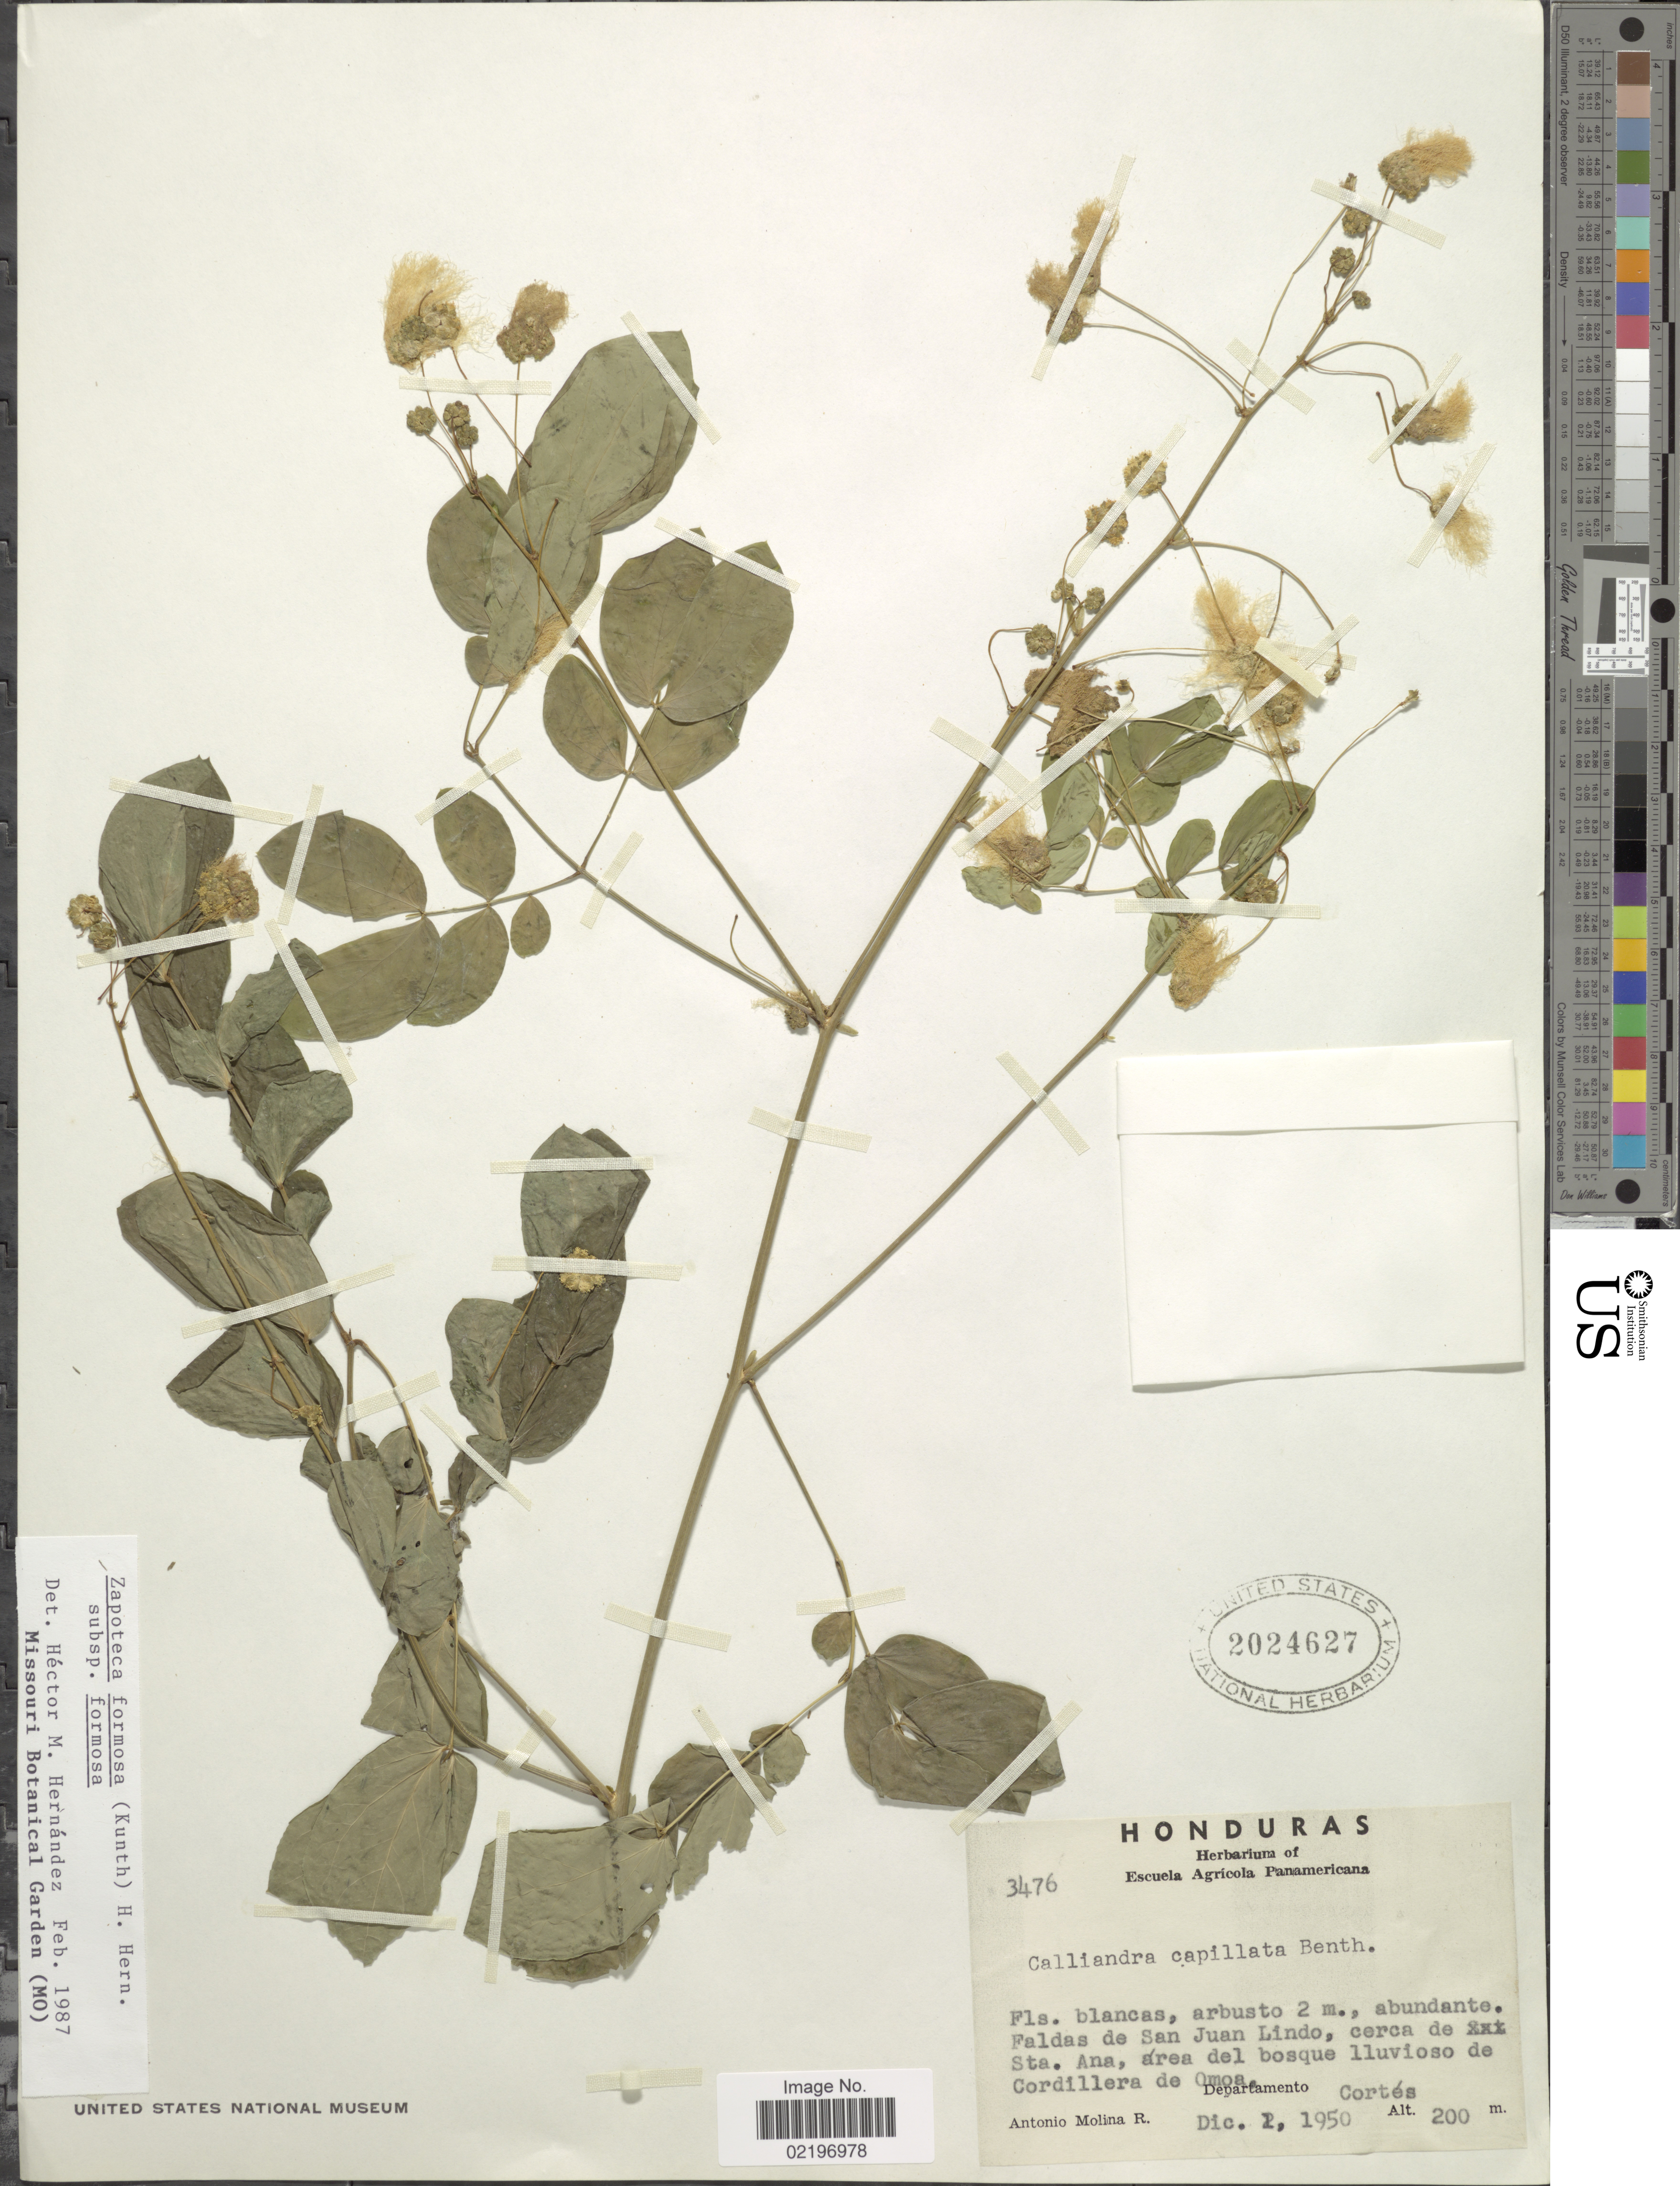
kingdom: Plantae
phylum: Tracheophyta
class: Magnoliopsida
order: Fabales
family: Fabaceae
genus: Zapoteca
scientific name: Zapoteca formosa subsp. formosa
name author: (Kunth) H.M. Hern.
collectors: A. Molina R.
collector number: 3476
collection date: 1950-12-01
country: Honduras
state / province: Cortés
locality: Faldes de San Juan Lindo, cerca de Sta. Ana, area del bosque lluvioso de Cordillera de Omoa.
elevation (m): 200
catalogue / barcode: US 2024627